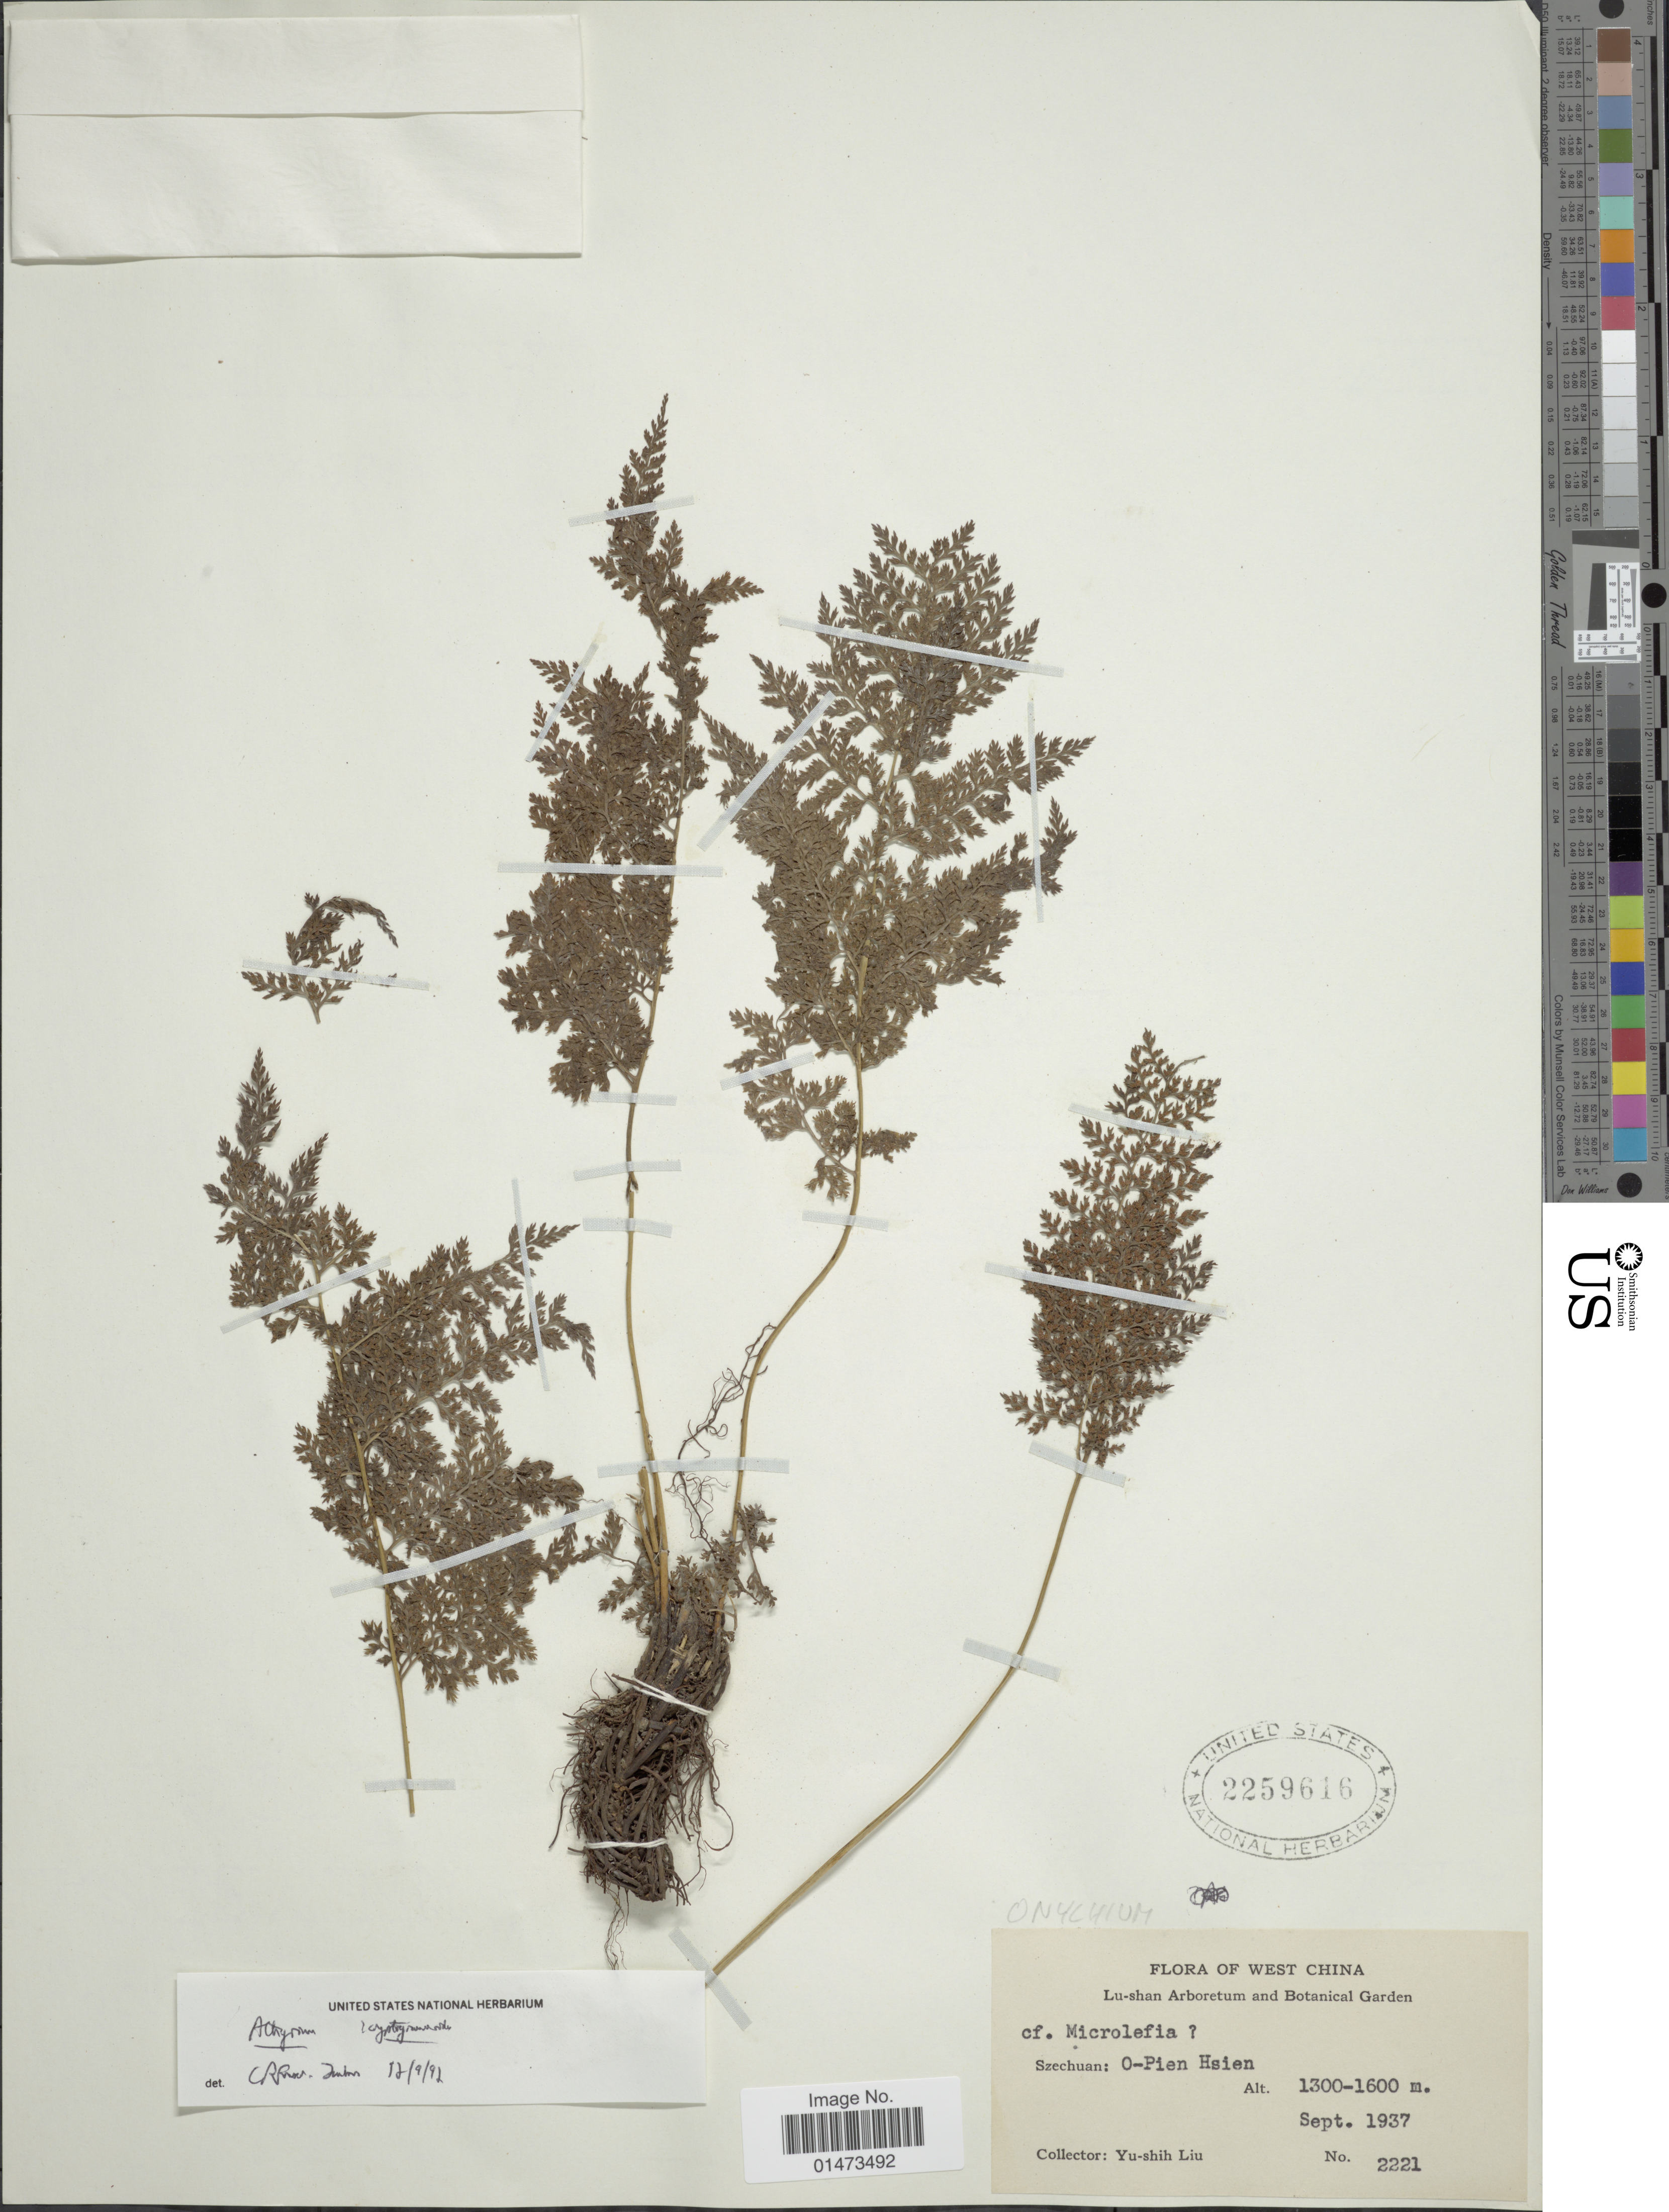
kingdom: Plantae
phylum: Tracheophyta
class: Polypodiopsida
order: Polypodiales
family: Pteridaceae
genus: Onychium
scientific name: Onychium sp.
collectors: Y.-S. Liu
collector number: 2221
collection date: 1937-09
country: China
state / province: Sichuan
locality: West China, Szechuan: O-Pien Hsien.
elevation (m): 1300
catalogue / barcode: US 2259616